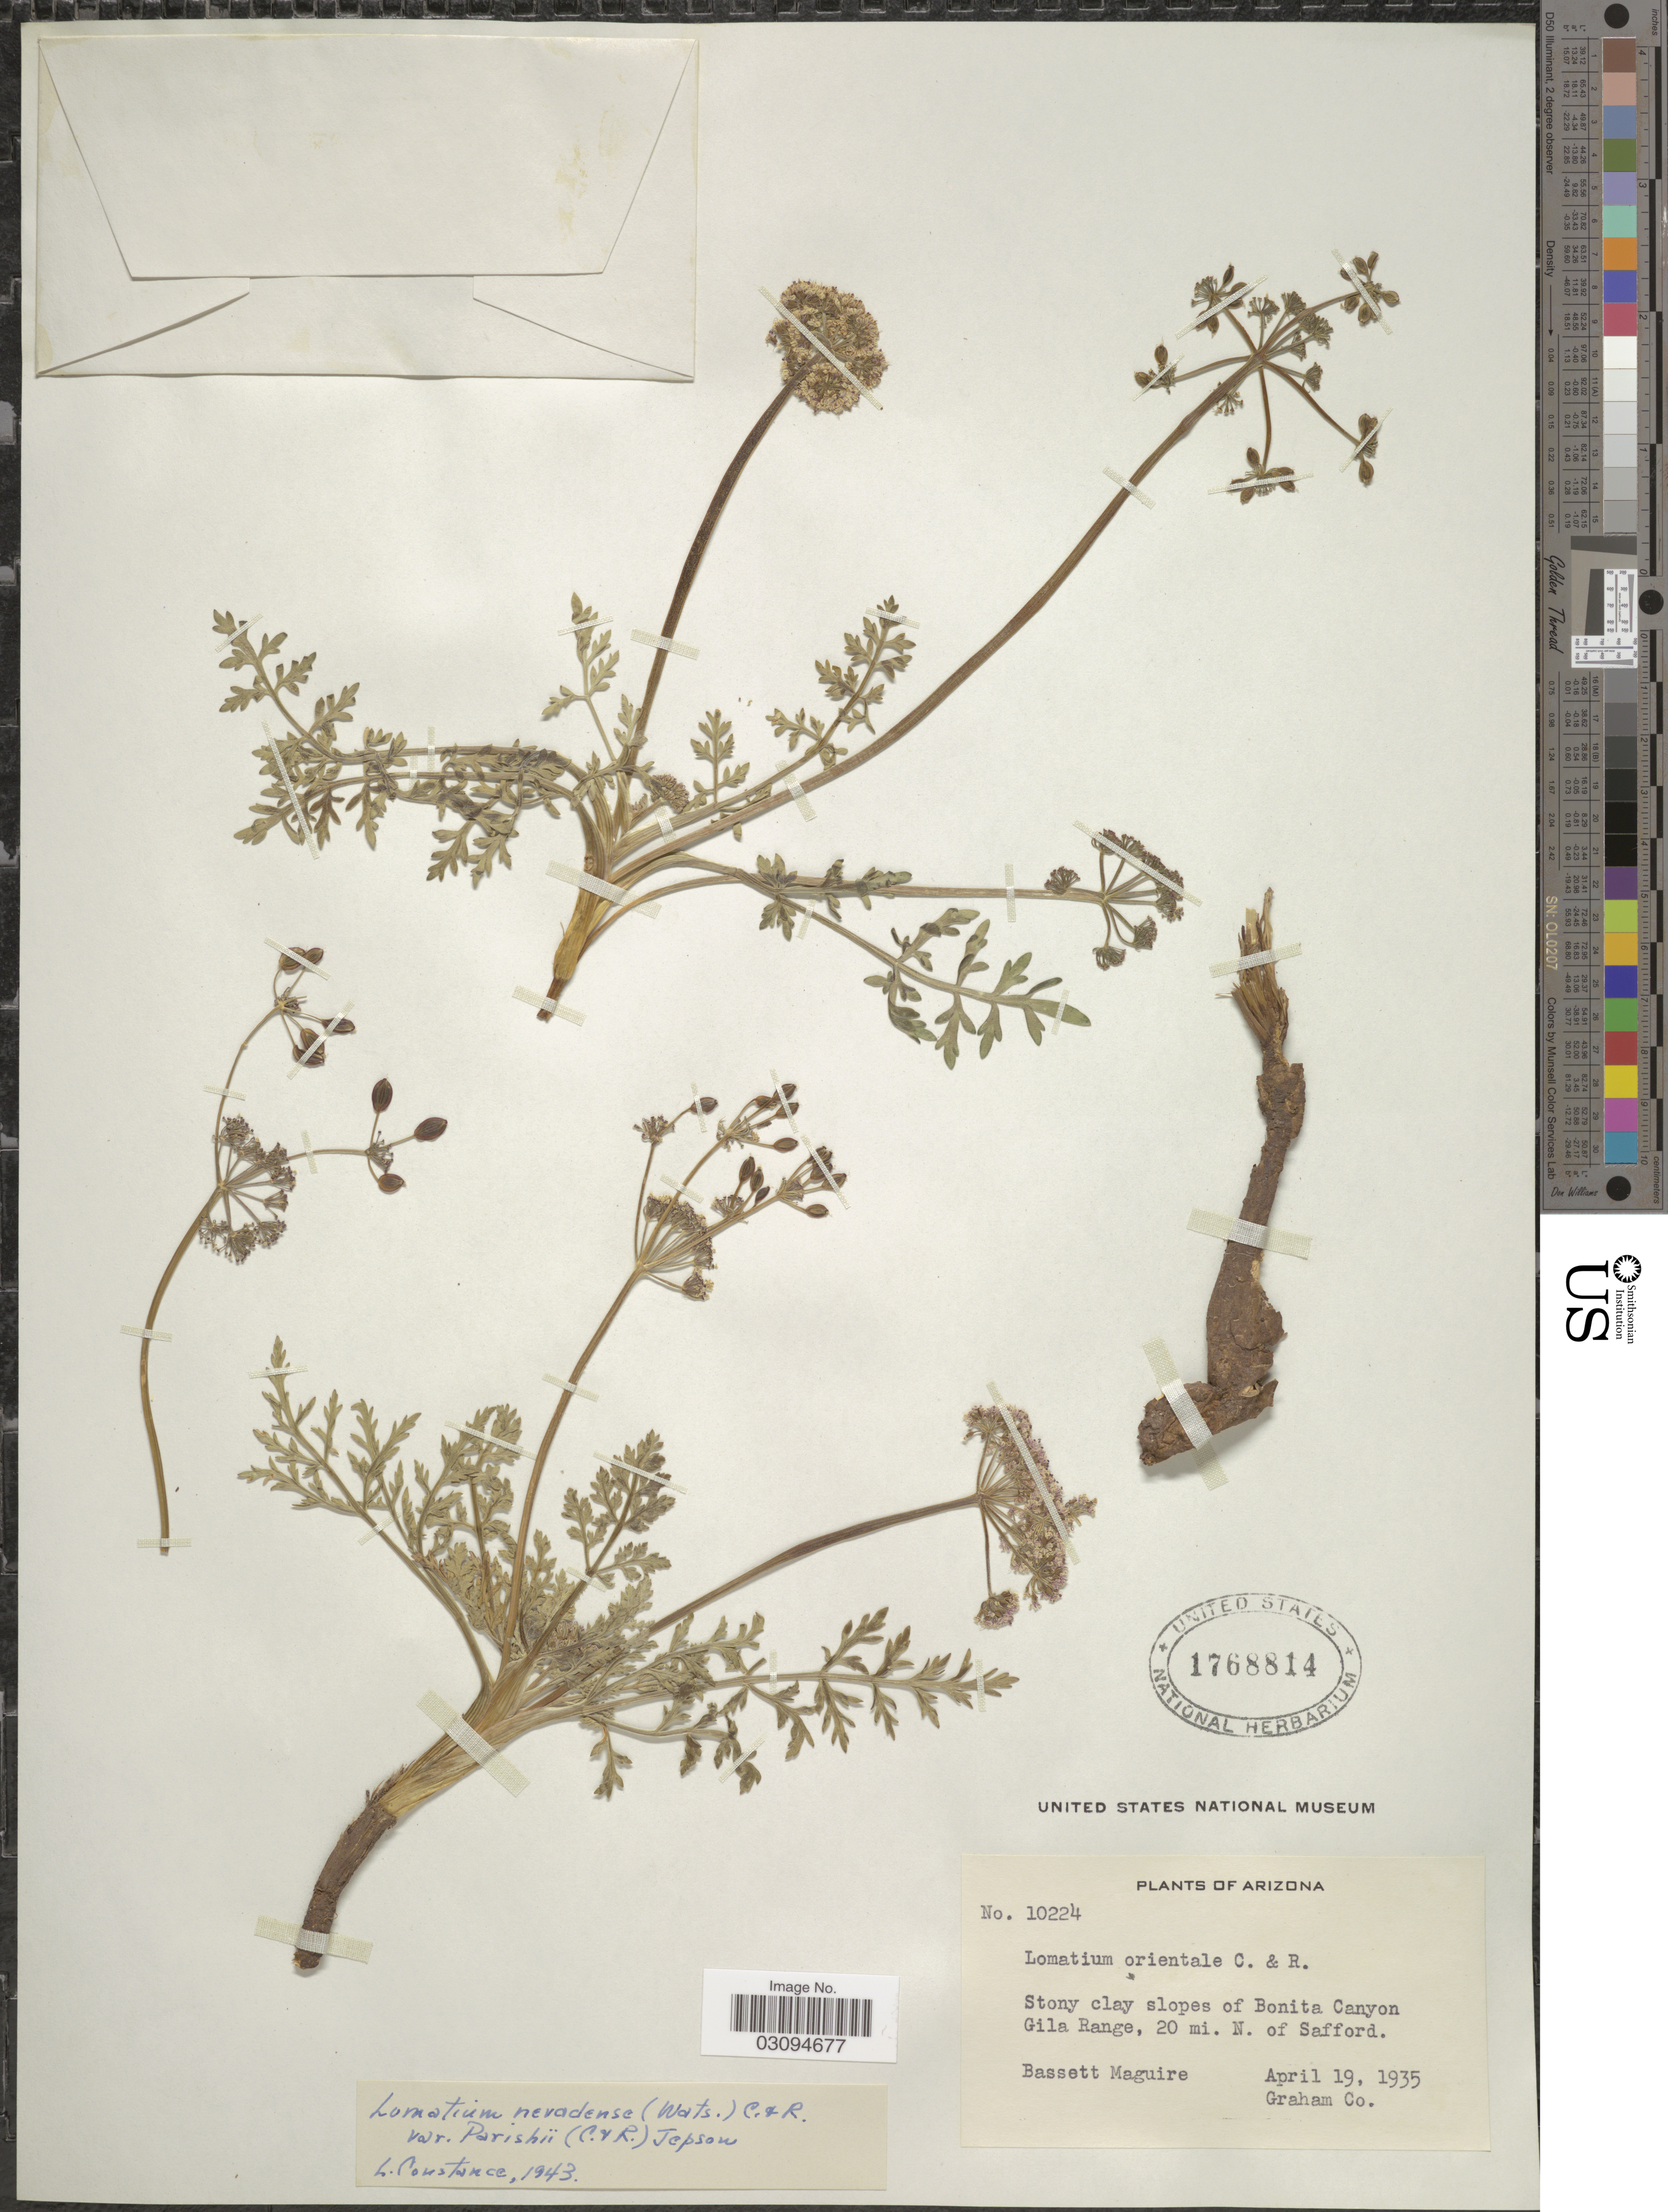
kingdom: Plantae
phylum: Tracheophyta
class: Magnoliopsida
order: Apiales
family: Apiaceae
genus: Lomatium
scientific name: Lomatium nevadense var. parishii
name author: (J.M. Coult. & Rose) Jeps.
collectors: B. Maguire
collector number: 10224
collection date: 1935-04-19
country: United States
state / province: Arizona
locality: Stony clay slopes of Bonita Canyon Gila Range, 20 mi. N, of Safford.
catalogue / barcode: US 1768814